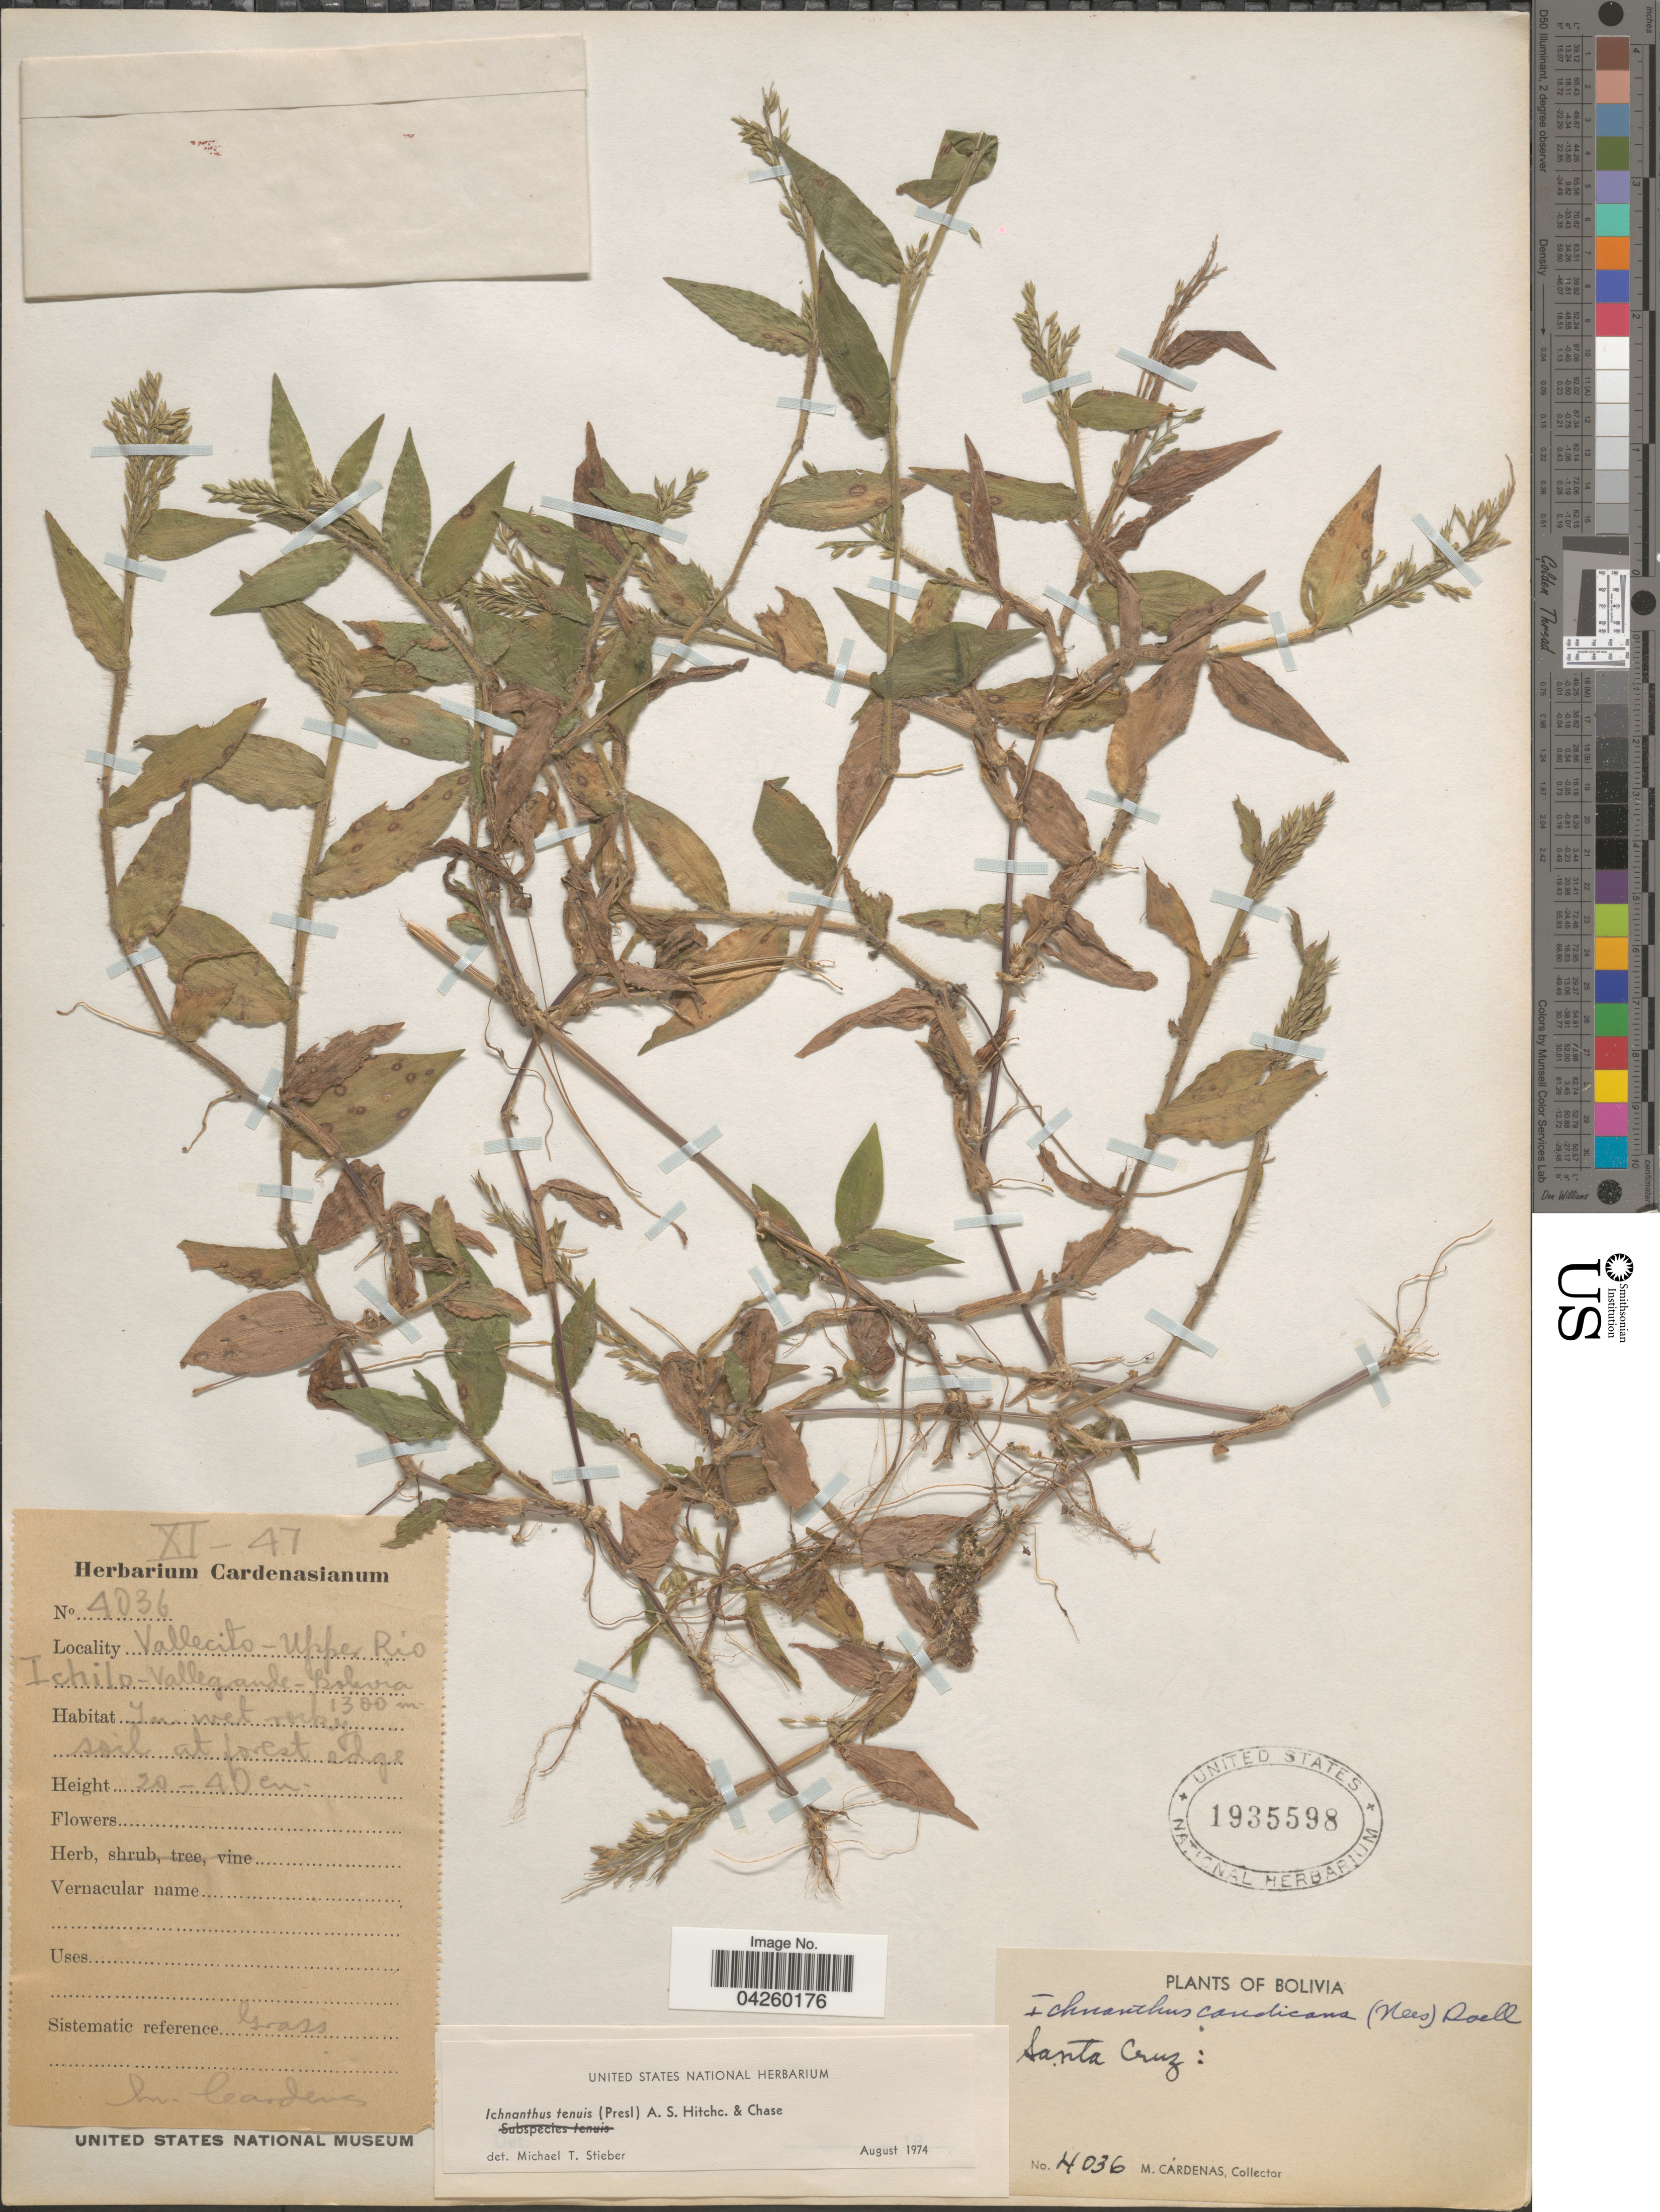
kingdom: Plantae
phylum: Tracheophyta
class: Liliopsida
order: Poales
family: Poaceae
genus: Ichnanthus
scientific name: Ichnanthus tenuis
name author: (J. Presl) Hitchc. & Chase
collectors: M. Cárdenas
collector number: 4036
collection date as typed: Transcribed d/m/y: /11/47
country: Bolivia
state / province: Santa Cruz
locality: Vallecito- Upper Rio Ichilo- Vallegrande.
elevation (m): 1300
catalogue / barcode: US 1935598